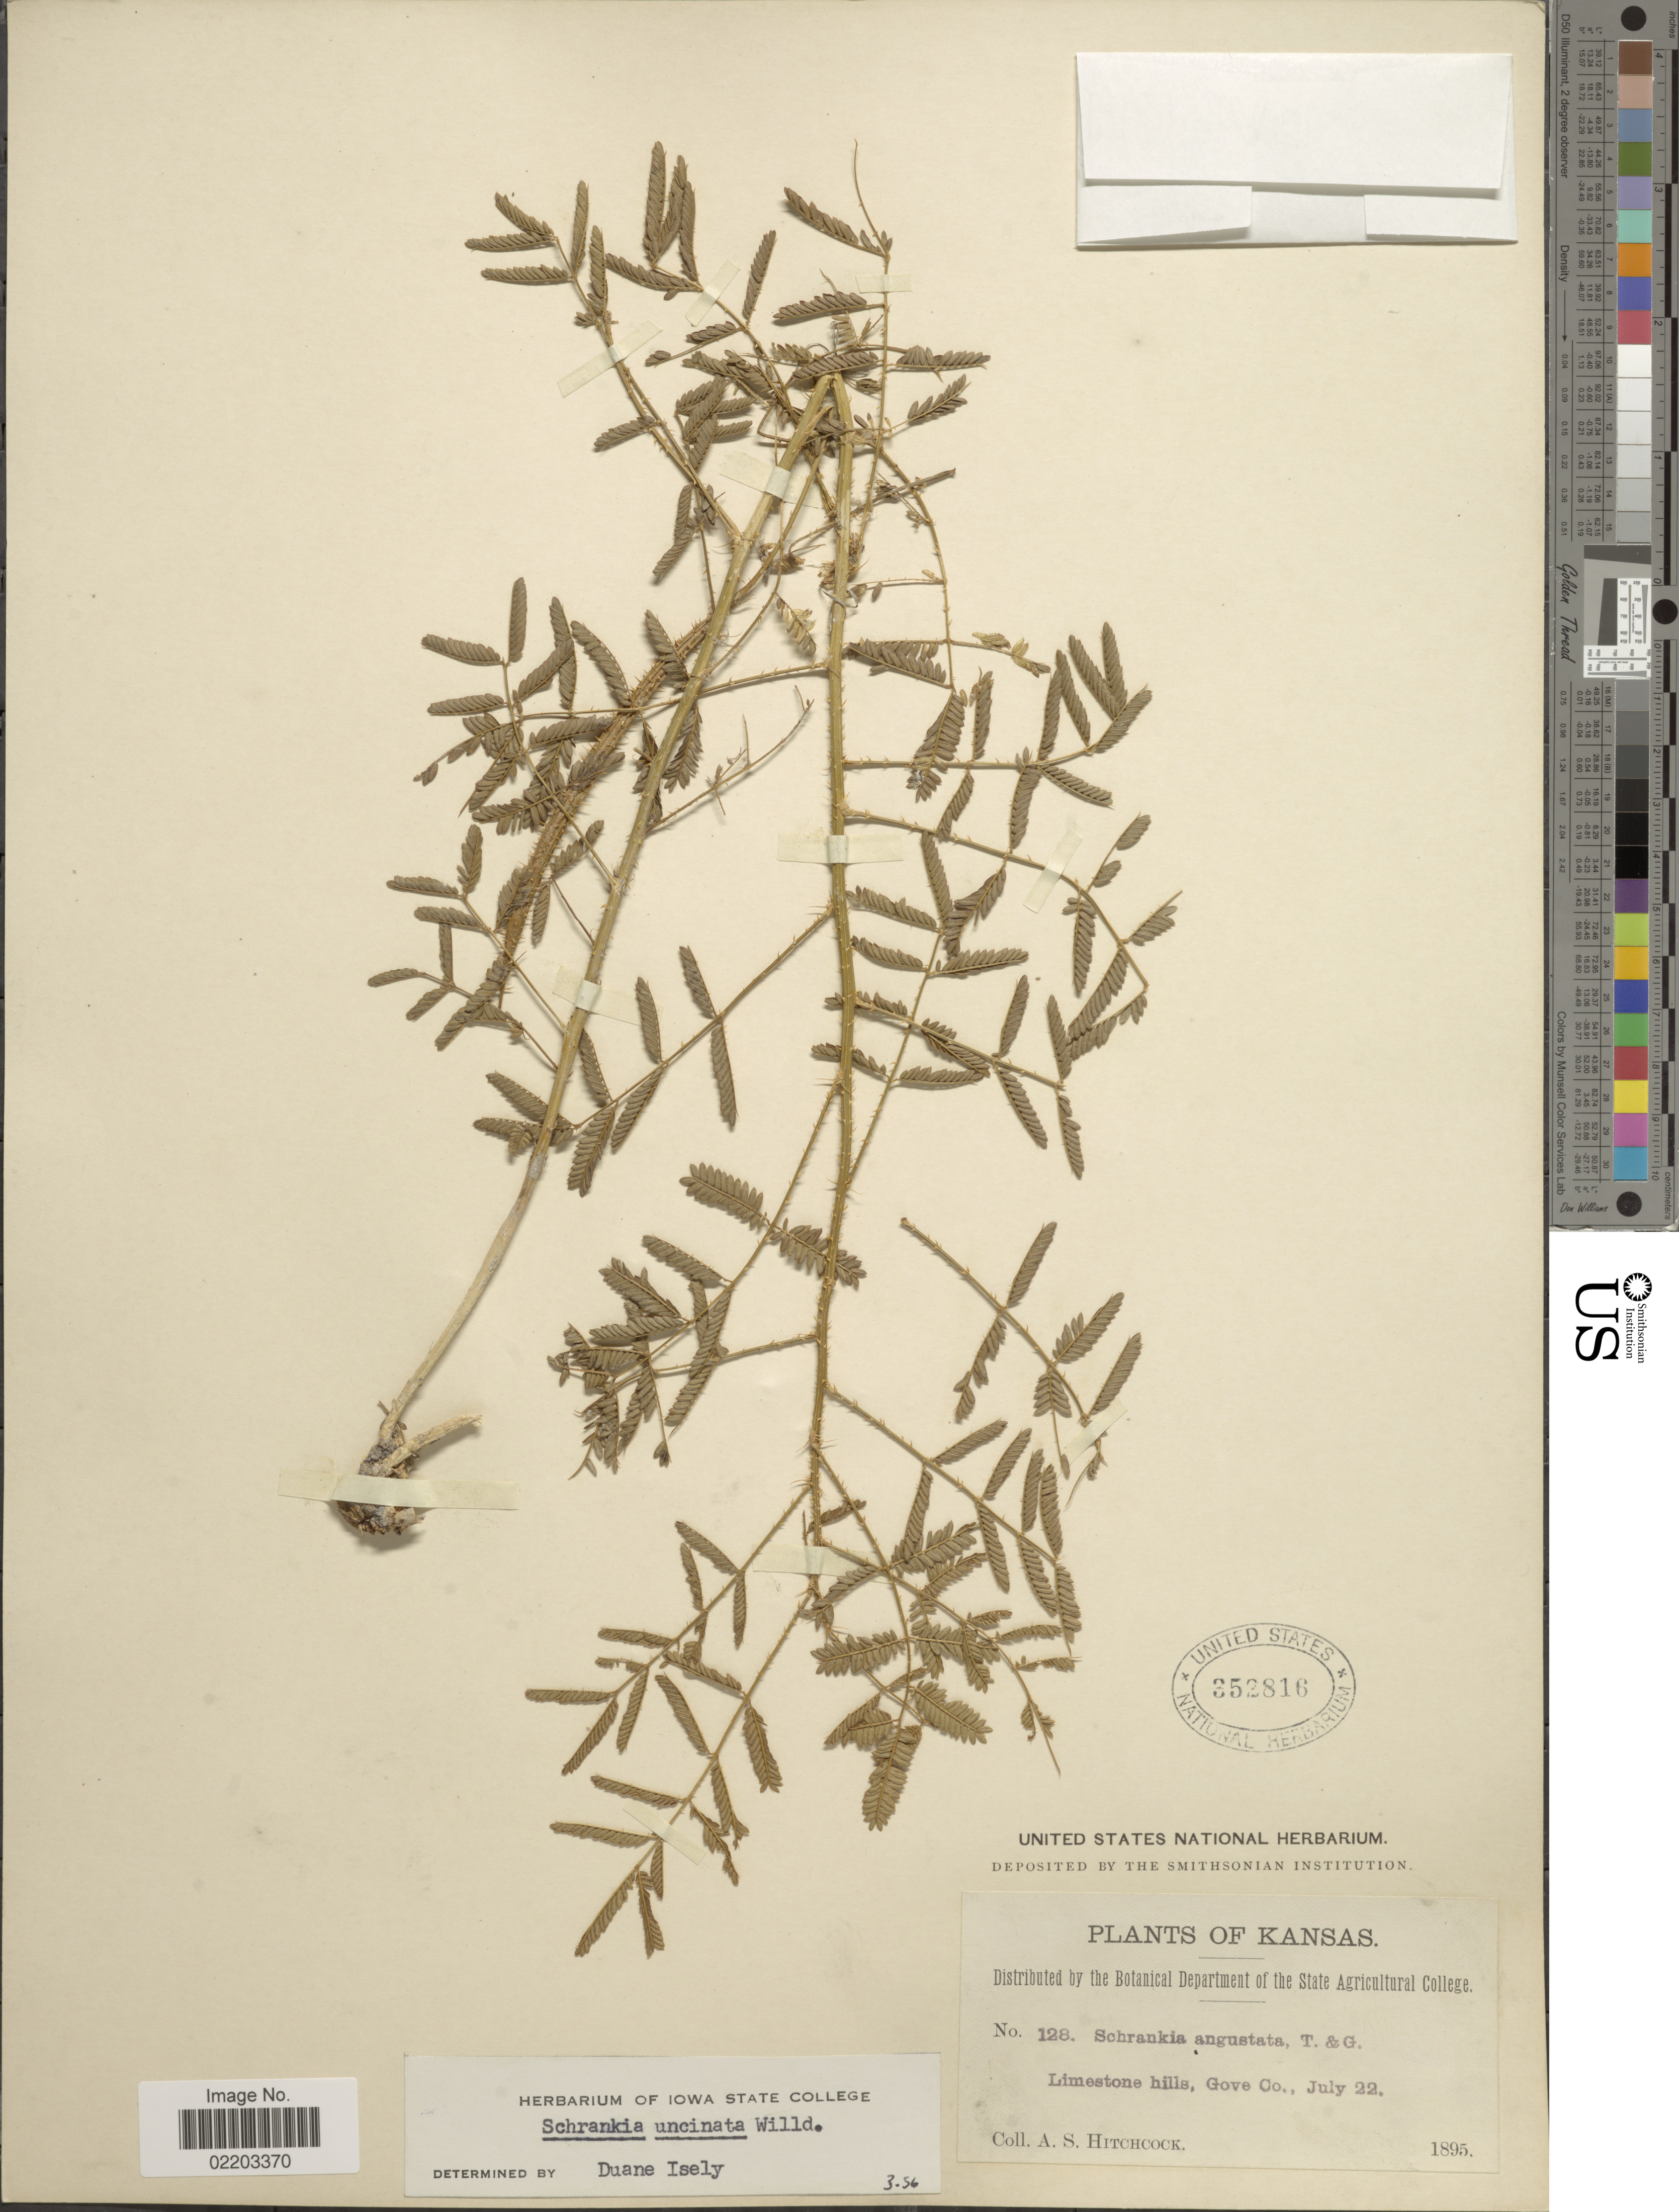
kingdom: Plantae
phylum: Tracheophyta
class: Magnoliopsida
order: Fabales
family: Fabaceae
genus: Mimosa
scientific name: Mimosa nuttallii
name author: (DC.) B.L. Turner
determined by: Strong, M. T., (US), Smithsonian Institution - National Museum of Natural History (UNITED STATES)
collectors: A. S. Hitchcock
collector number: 128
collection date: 1895-07-22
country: United States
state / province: Kansas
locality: Limestone hills, Gove Co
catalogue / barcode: US 352816